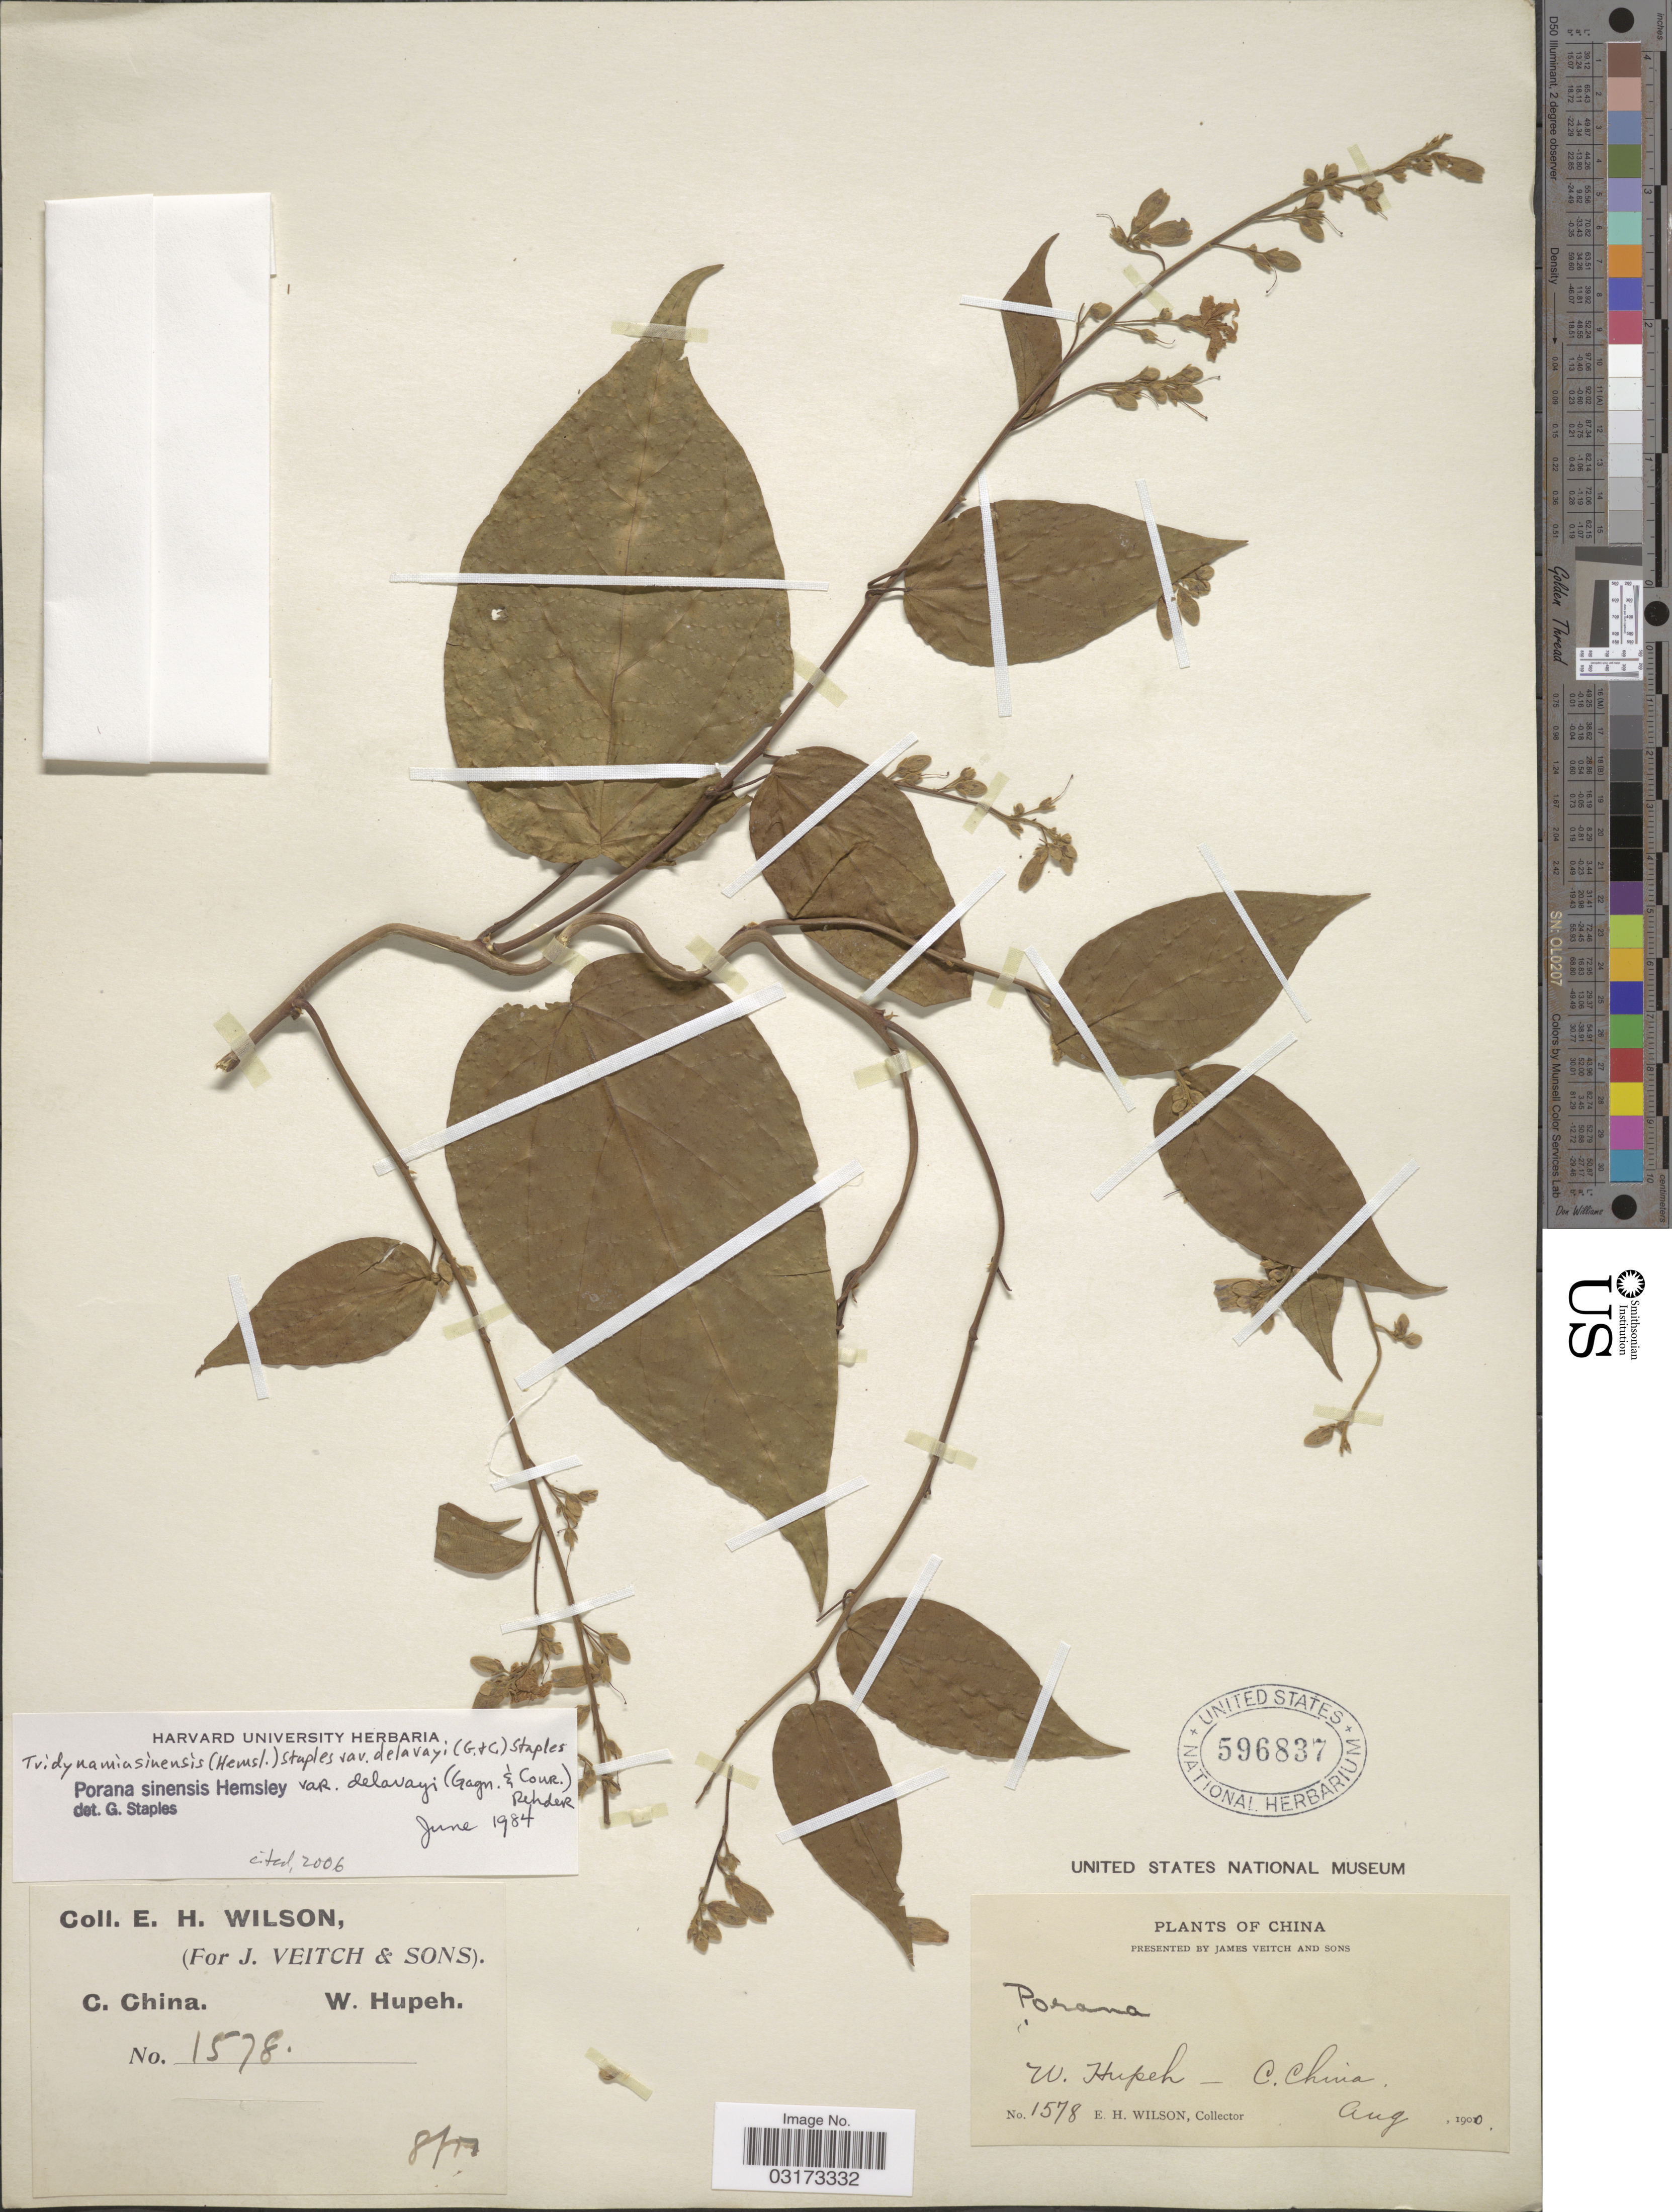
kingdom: Plantae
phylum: Tracheophyta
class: Magnoliopsida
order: Solanales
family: Convolvulaceae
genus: Tridynamia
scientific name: Tridynamia sinensis var. delavayi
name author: (Gagnep. & Courchet) Staples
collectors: E. Wilson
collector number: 1578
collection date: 1900-08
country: China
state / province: Hubei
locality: C. China. W. Hupeh.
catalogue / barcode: US 596837